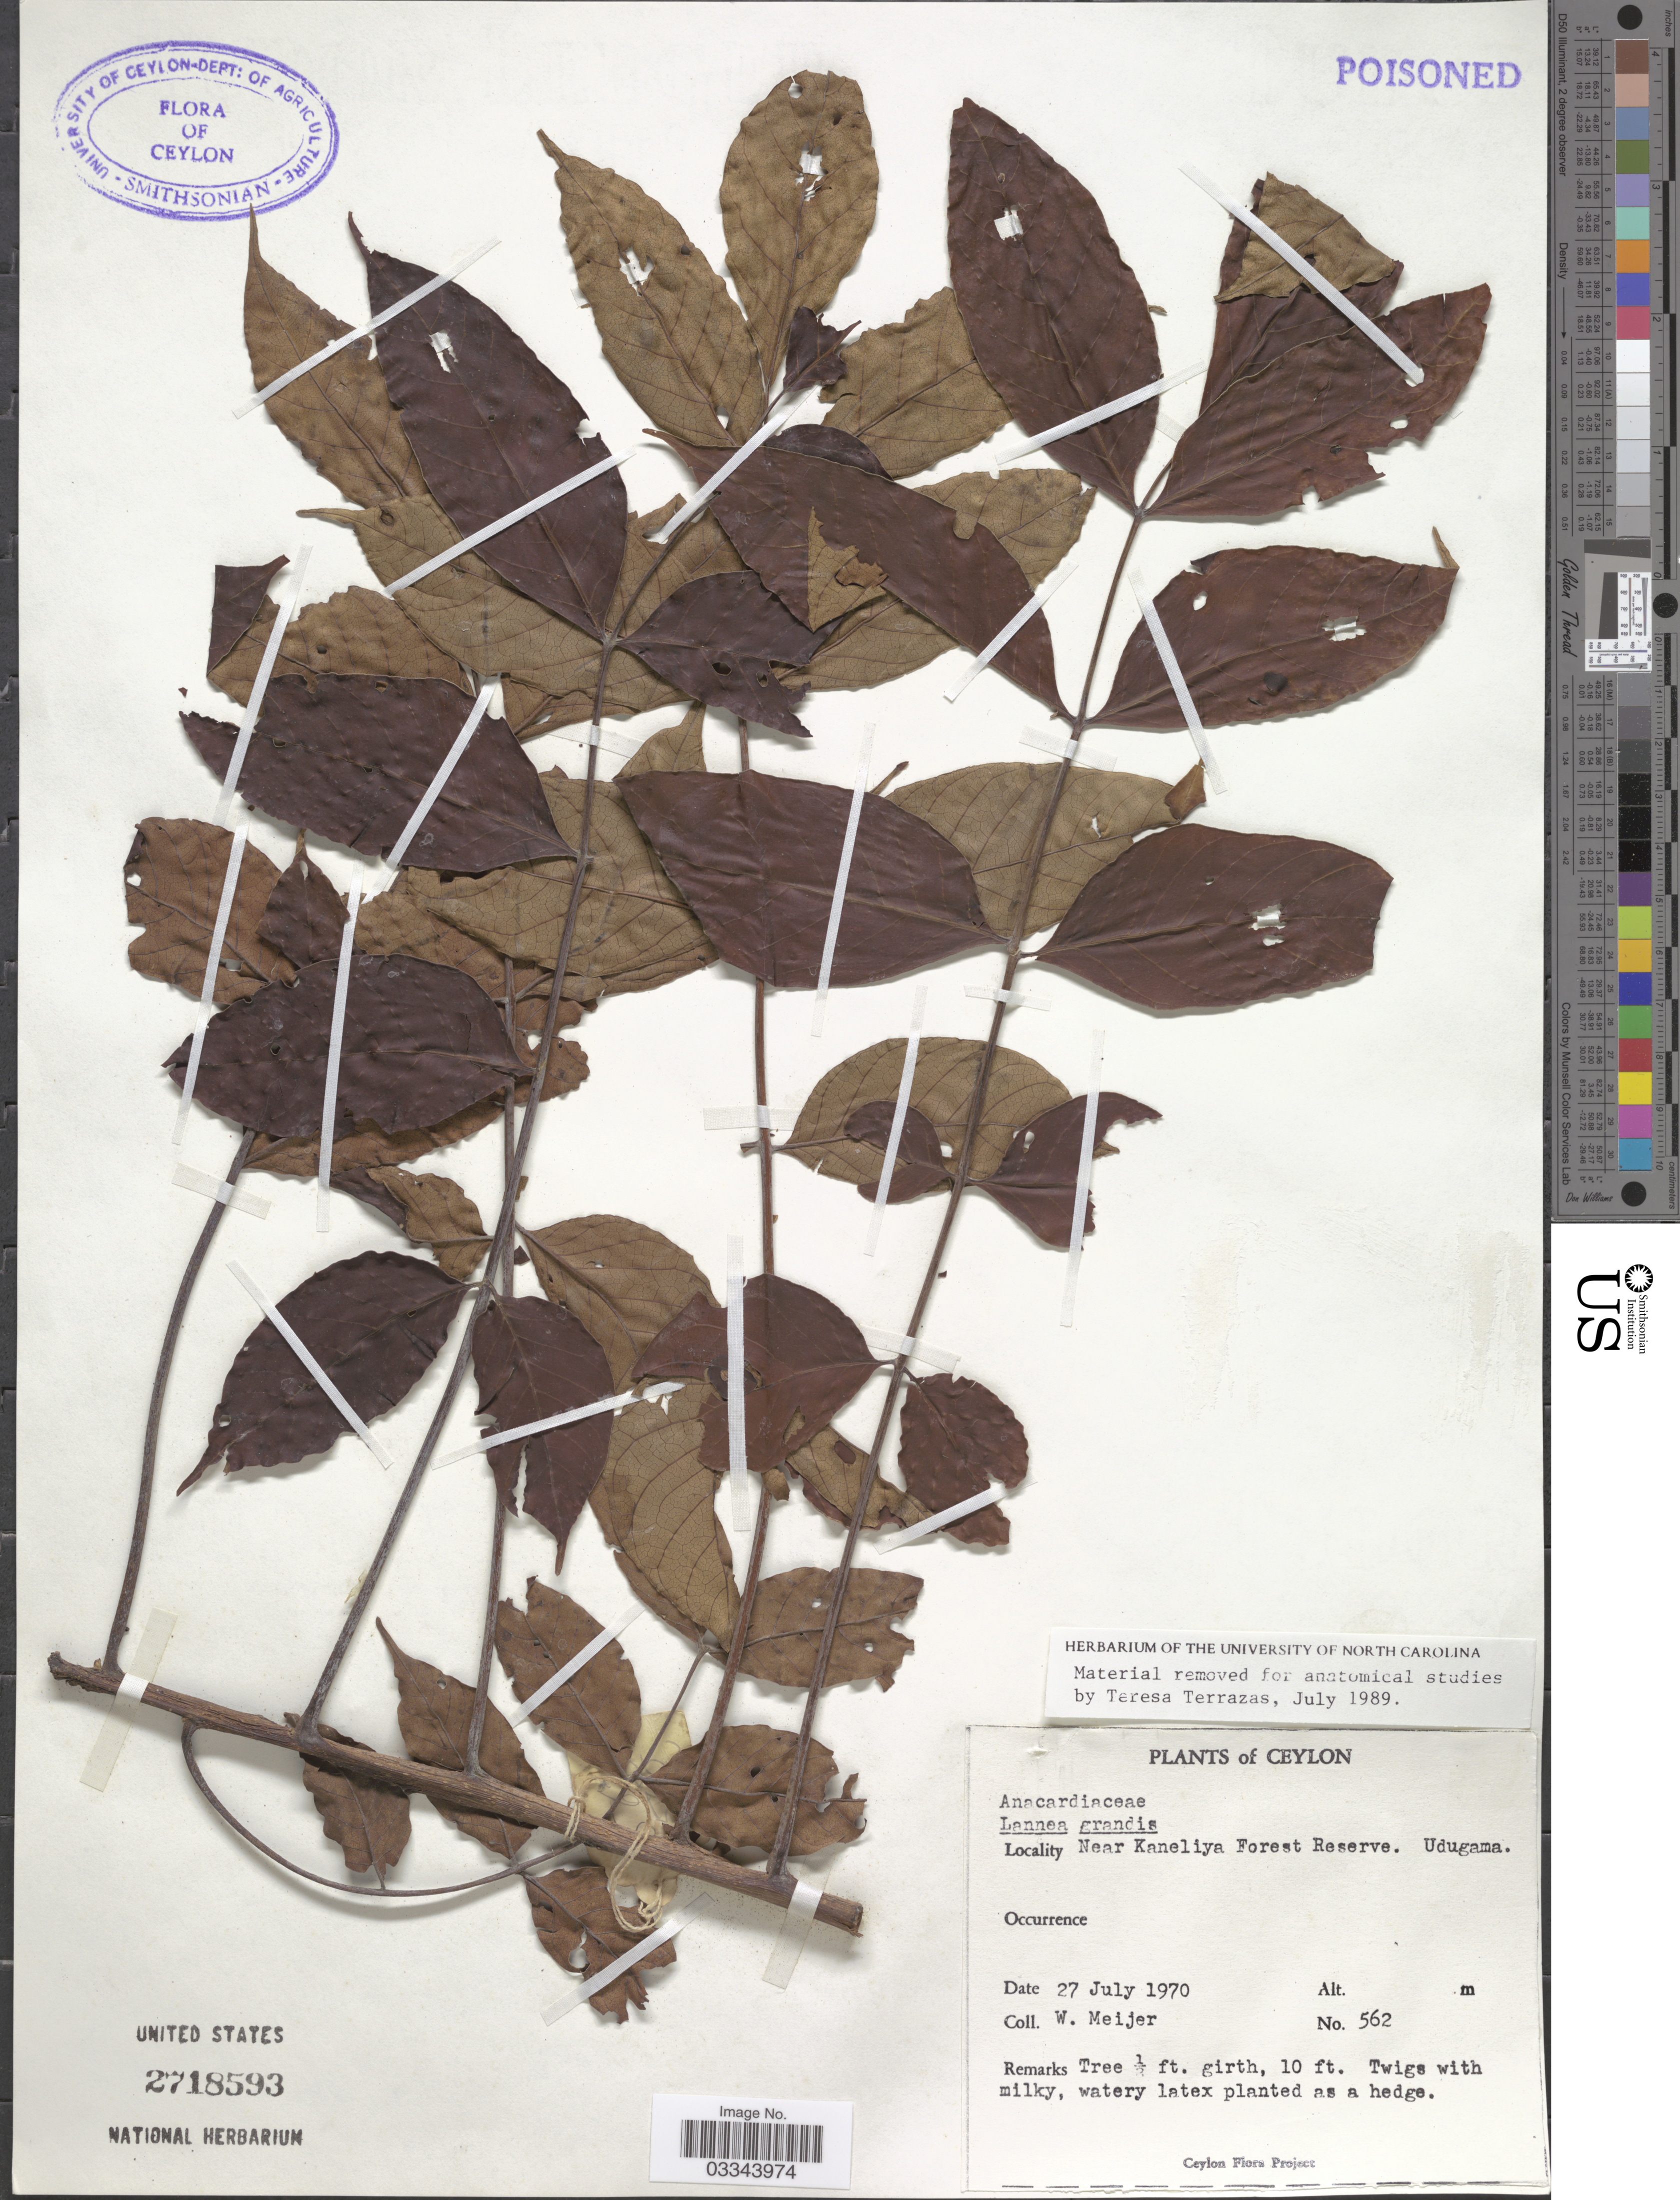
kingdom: Plantae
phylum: Tracheophyta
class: Magnoliopsida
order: Sapindales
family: Anacardiaceae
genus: Lannea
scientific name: Lannea grandis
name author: (Dennst.) Engl.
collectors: W. Meijer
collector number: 562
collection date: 1970-07-27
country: Sri Lanka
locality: Ceylon, Near Kaneliya Forest Reserve. Udugama.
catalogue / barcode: US 2718593